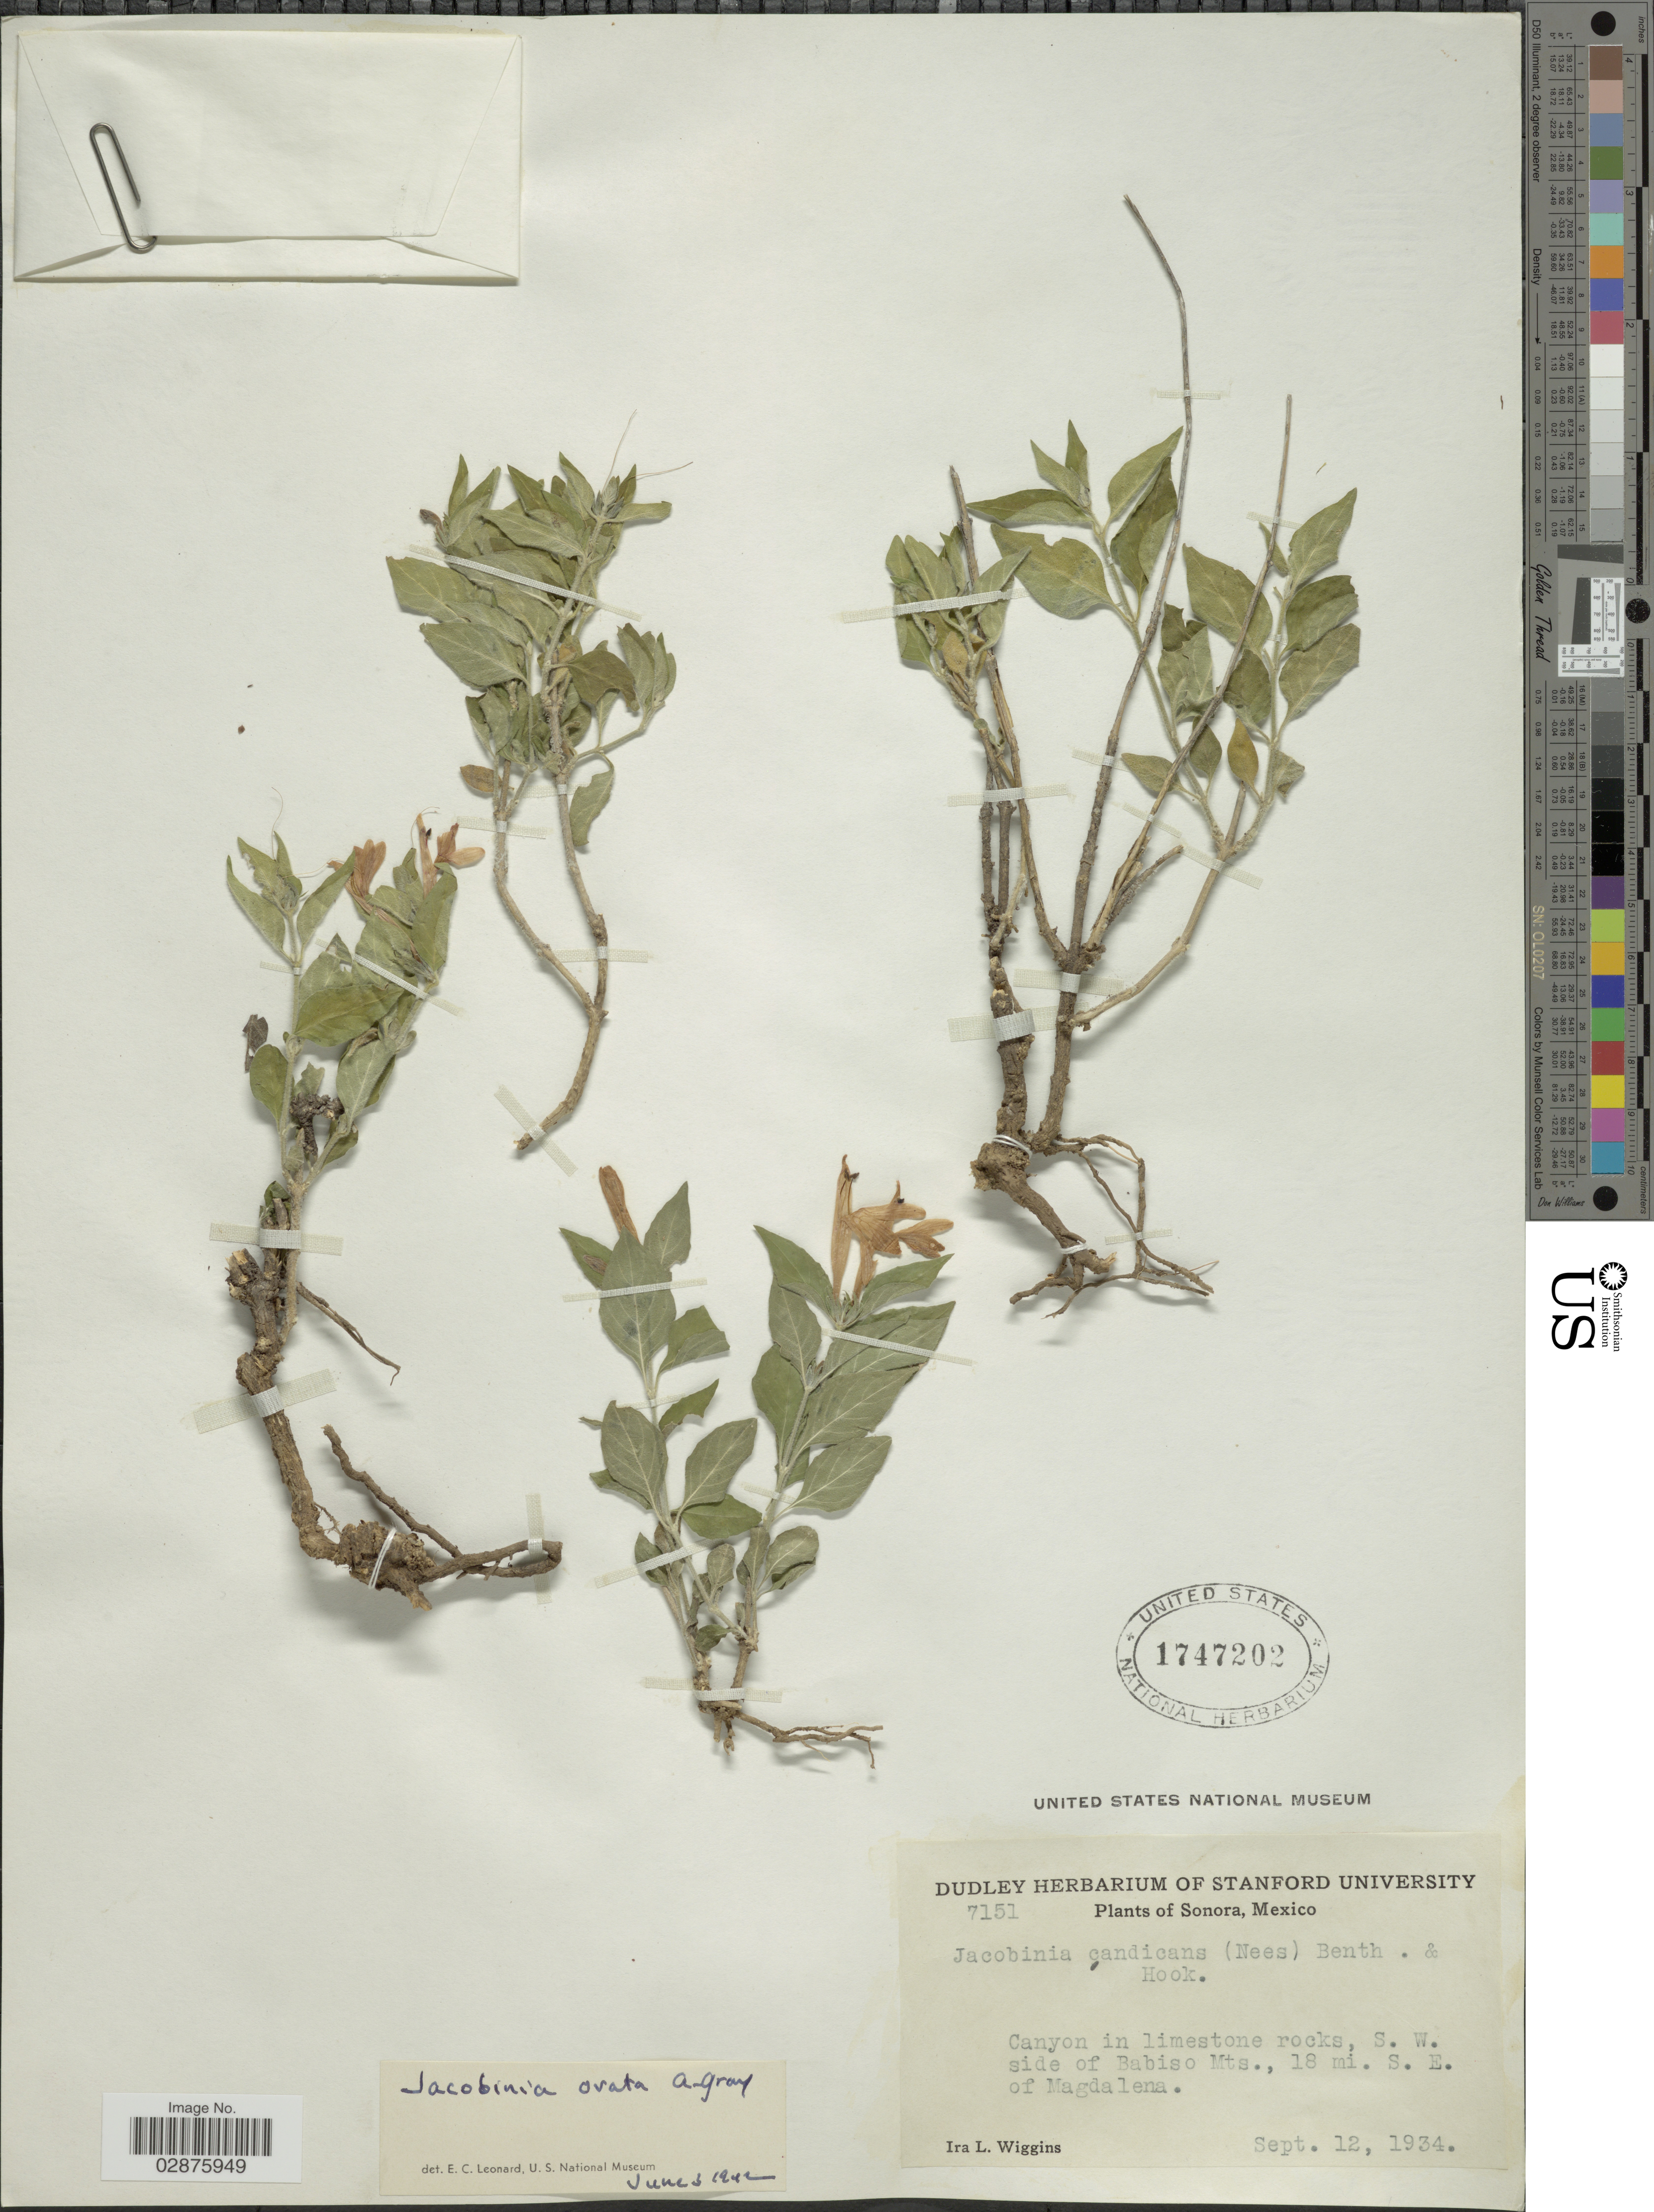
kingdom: Plantae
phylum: Tracheophyta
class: Magnoliopsida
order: Lamiales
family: Acanthaceae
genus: Justicia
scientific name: Justicia candicans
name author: (Nees) L.D. Benson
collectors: I. L. Wiggins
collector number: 7151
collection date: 1934-09-12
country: Mexico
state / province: Sonora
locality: Canyon in limestone rocks, S.W. side of Babiso Mts., 18 mi. S.E. of Magdalena.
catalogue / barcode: US 1747202